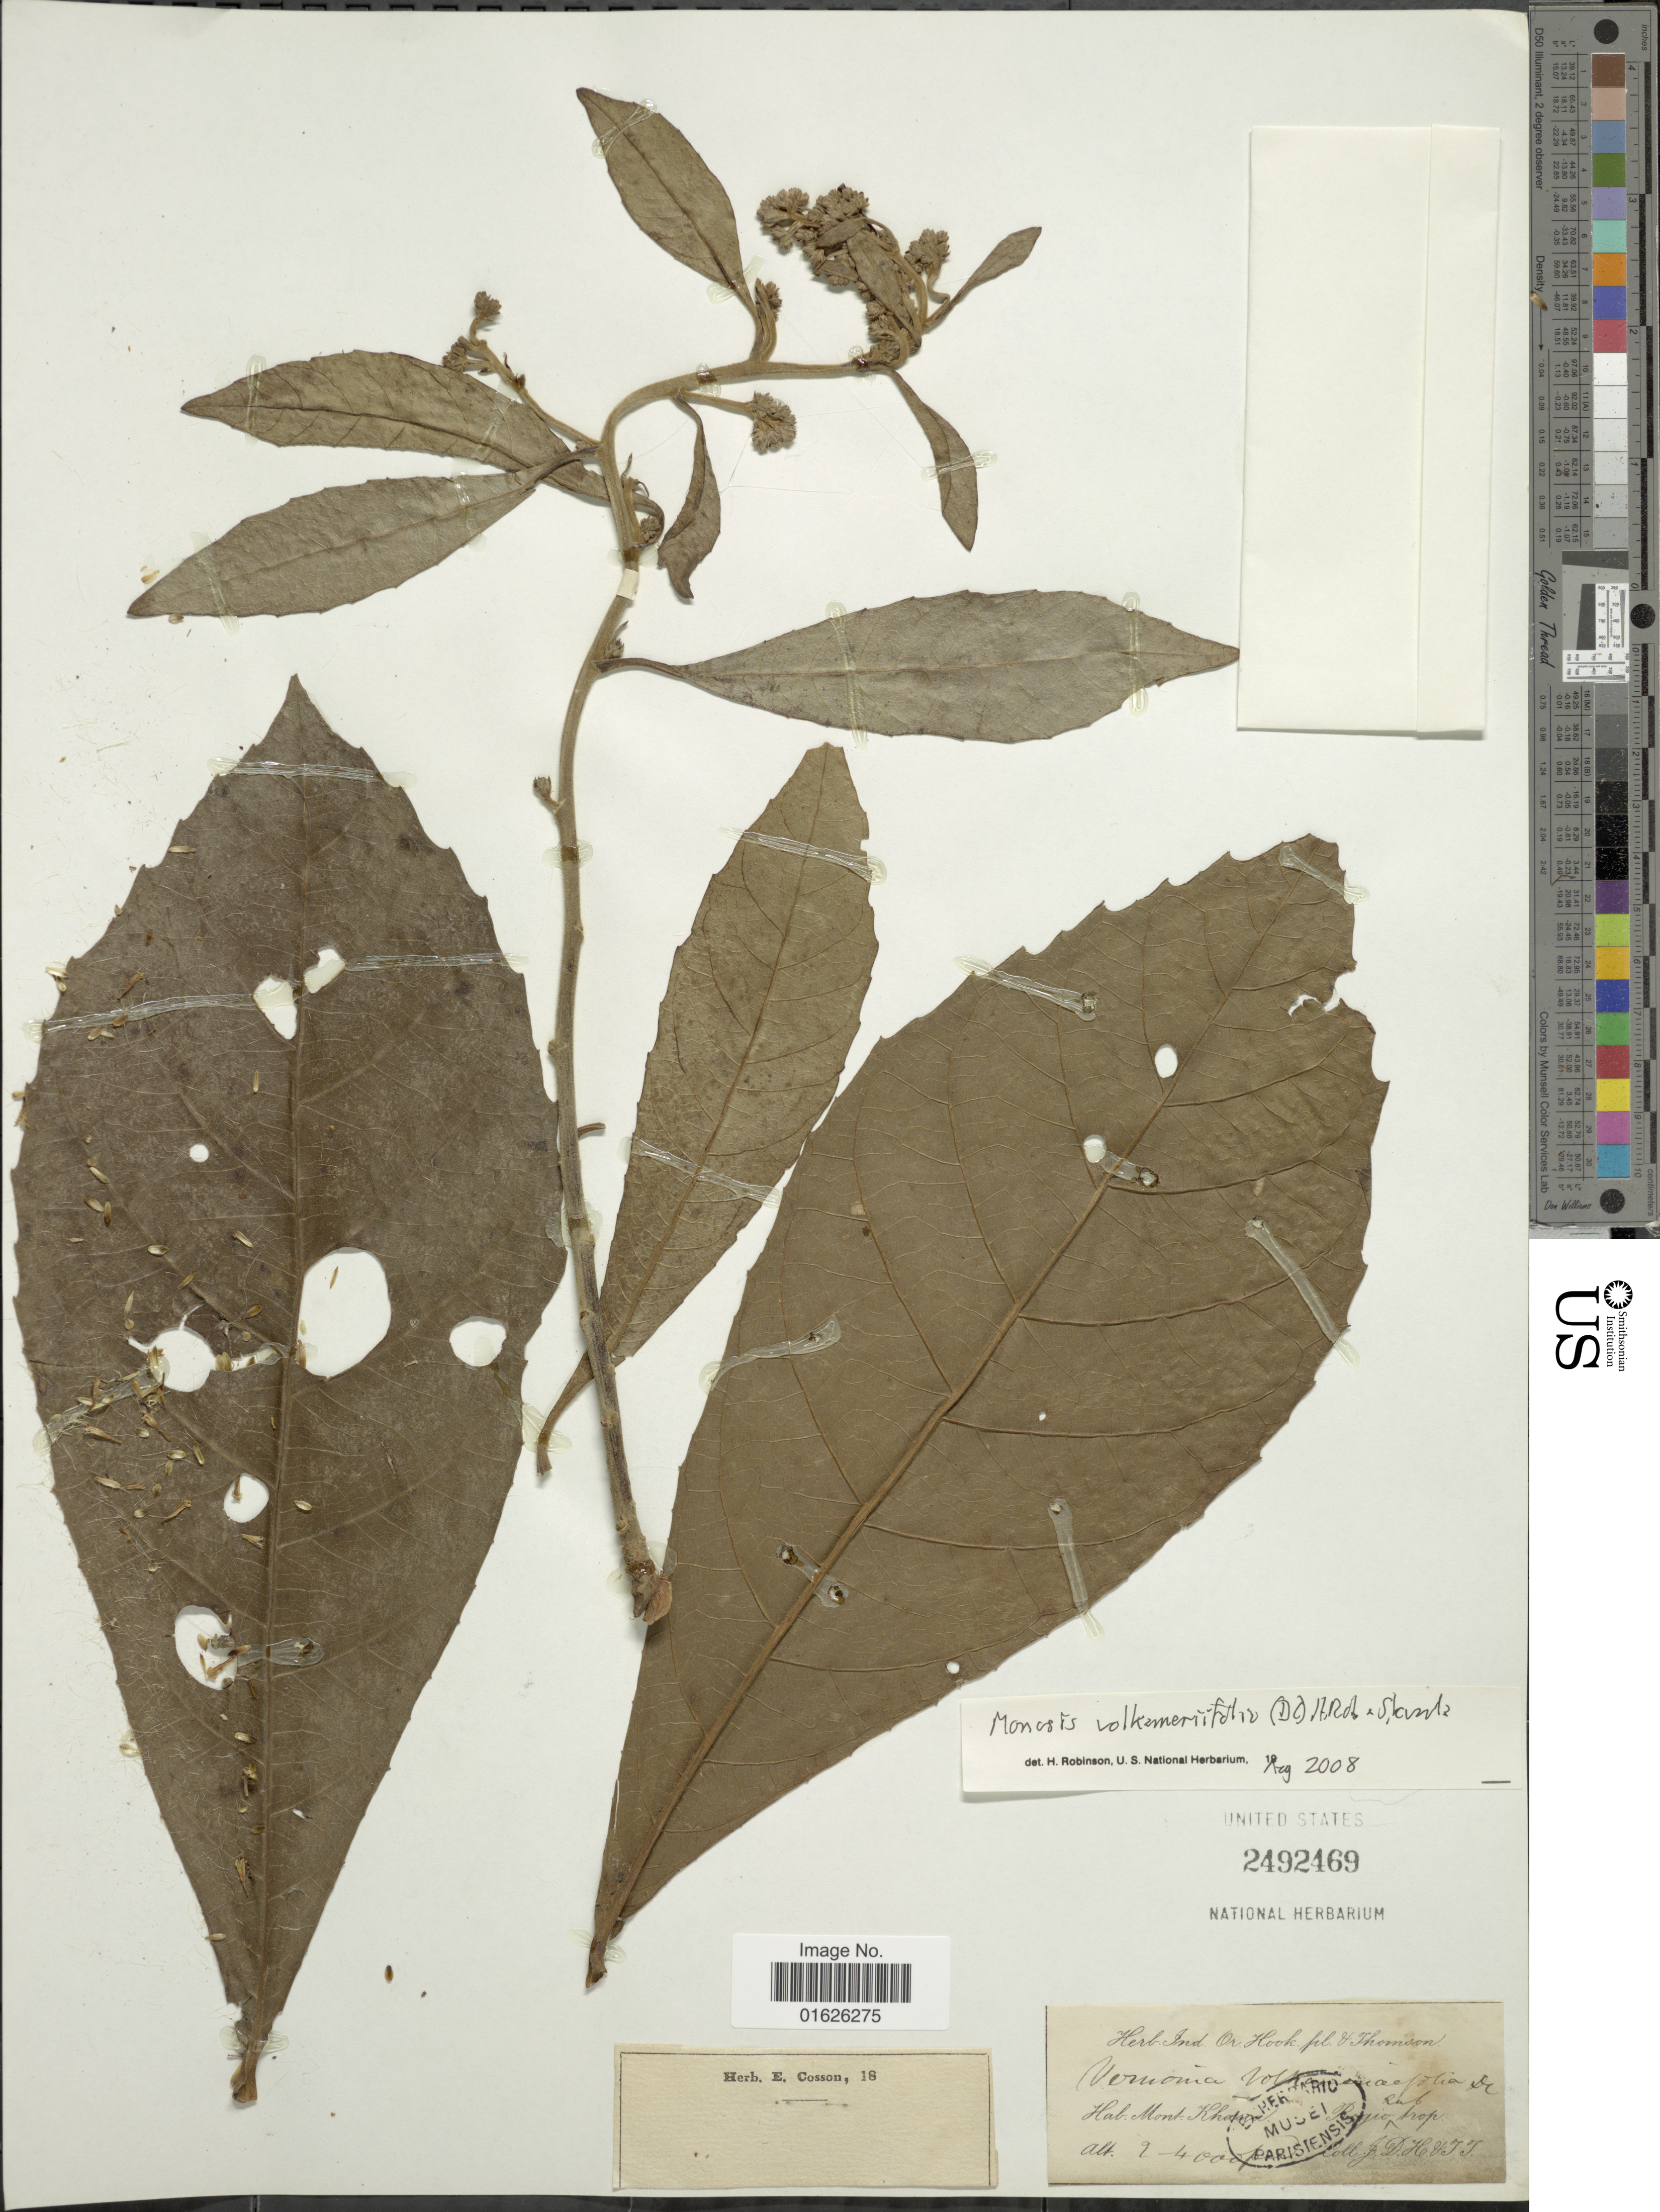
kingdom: Plantae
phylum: Tracheophyta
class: Magnoliopsida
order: Asterales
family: Asteraceae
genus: Monosis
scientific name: Monosis volkameriifolia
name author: (DC.) H. Rob. & Skvarla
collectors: J. D. Hooker & T. Thomson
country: India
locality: Mont Khasia, Regio Trop.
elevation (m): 610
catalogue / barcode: US 2492469